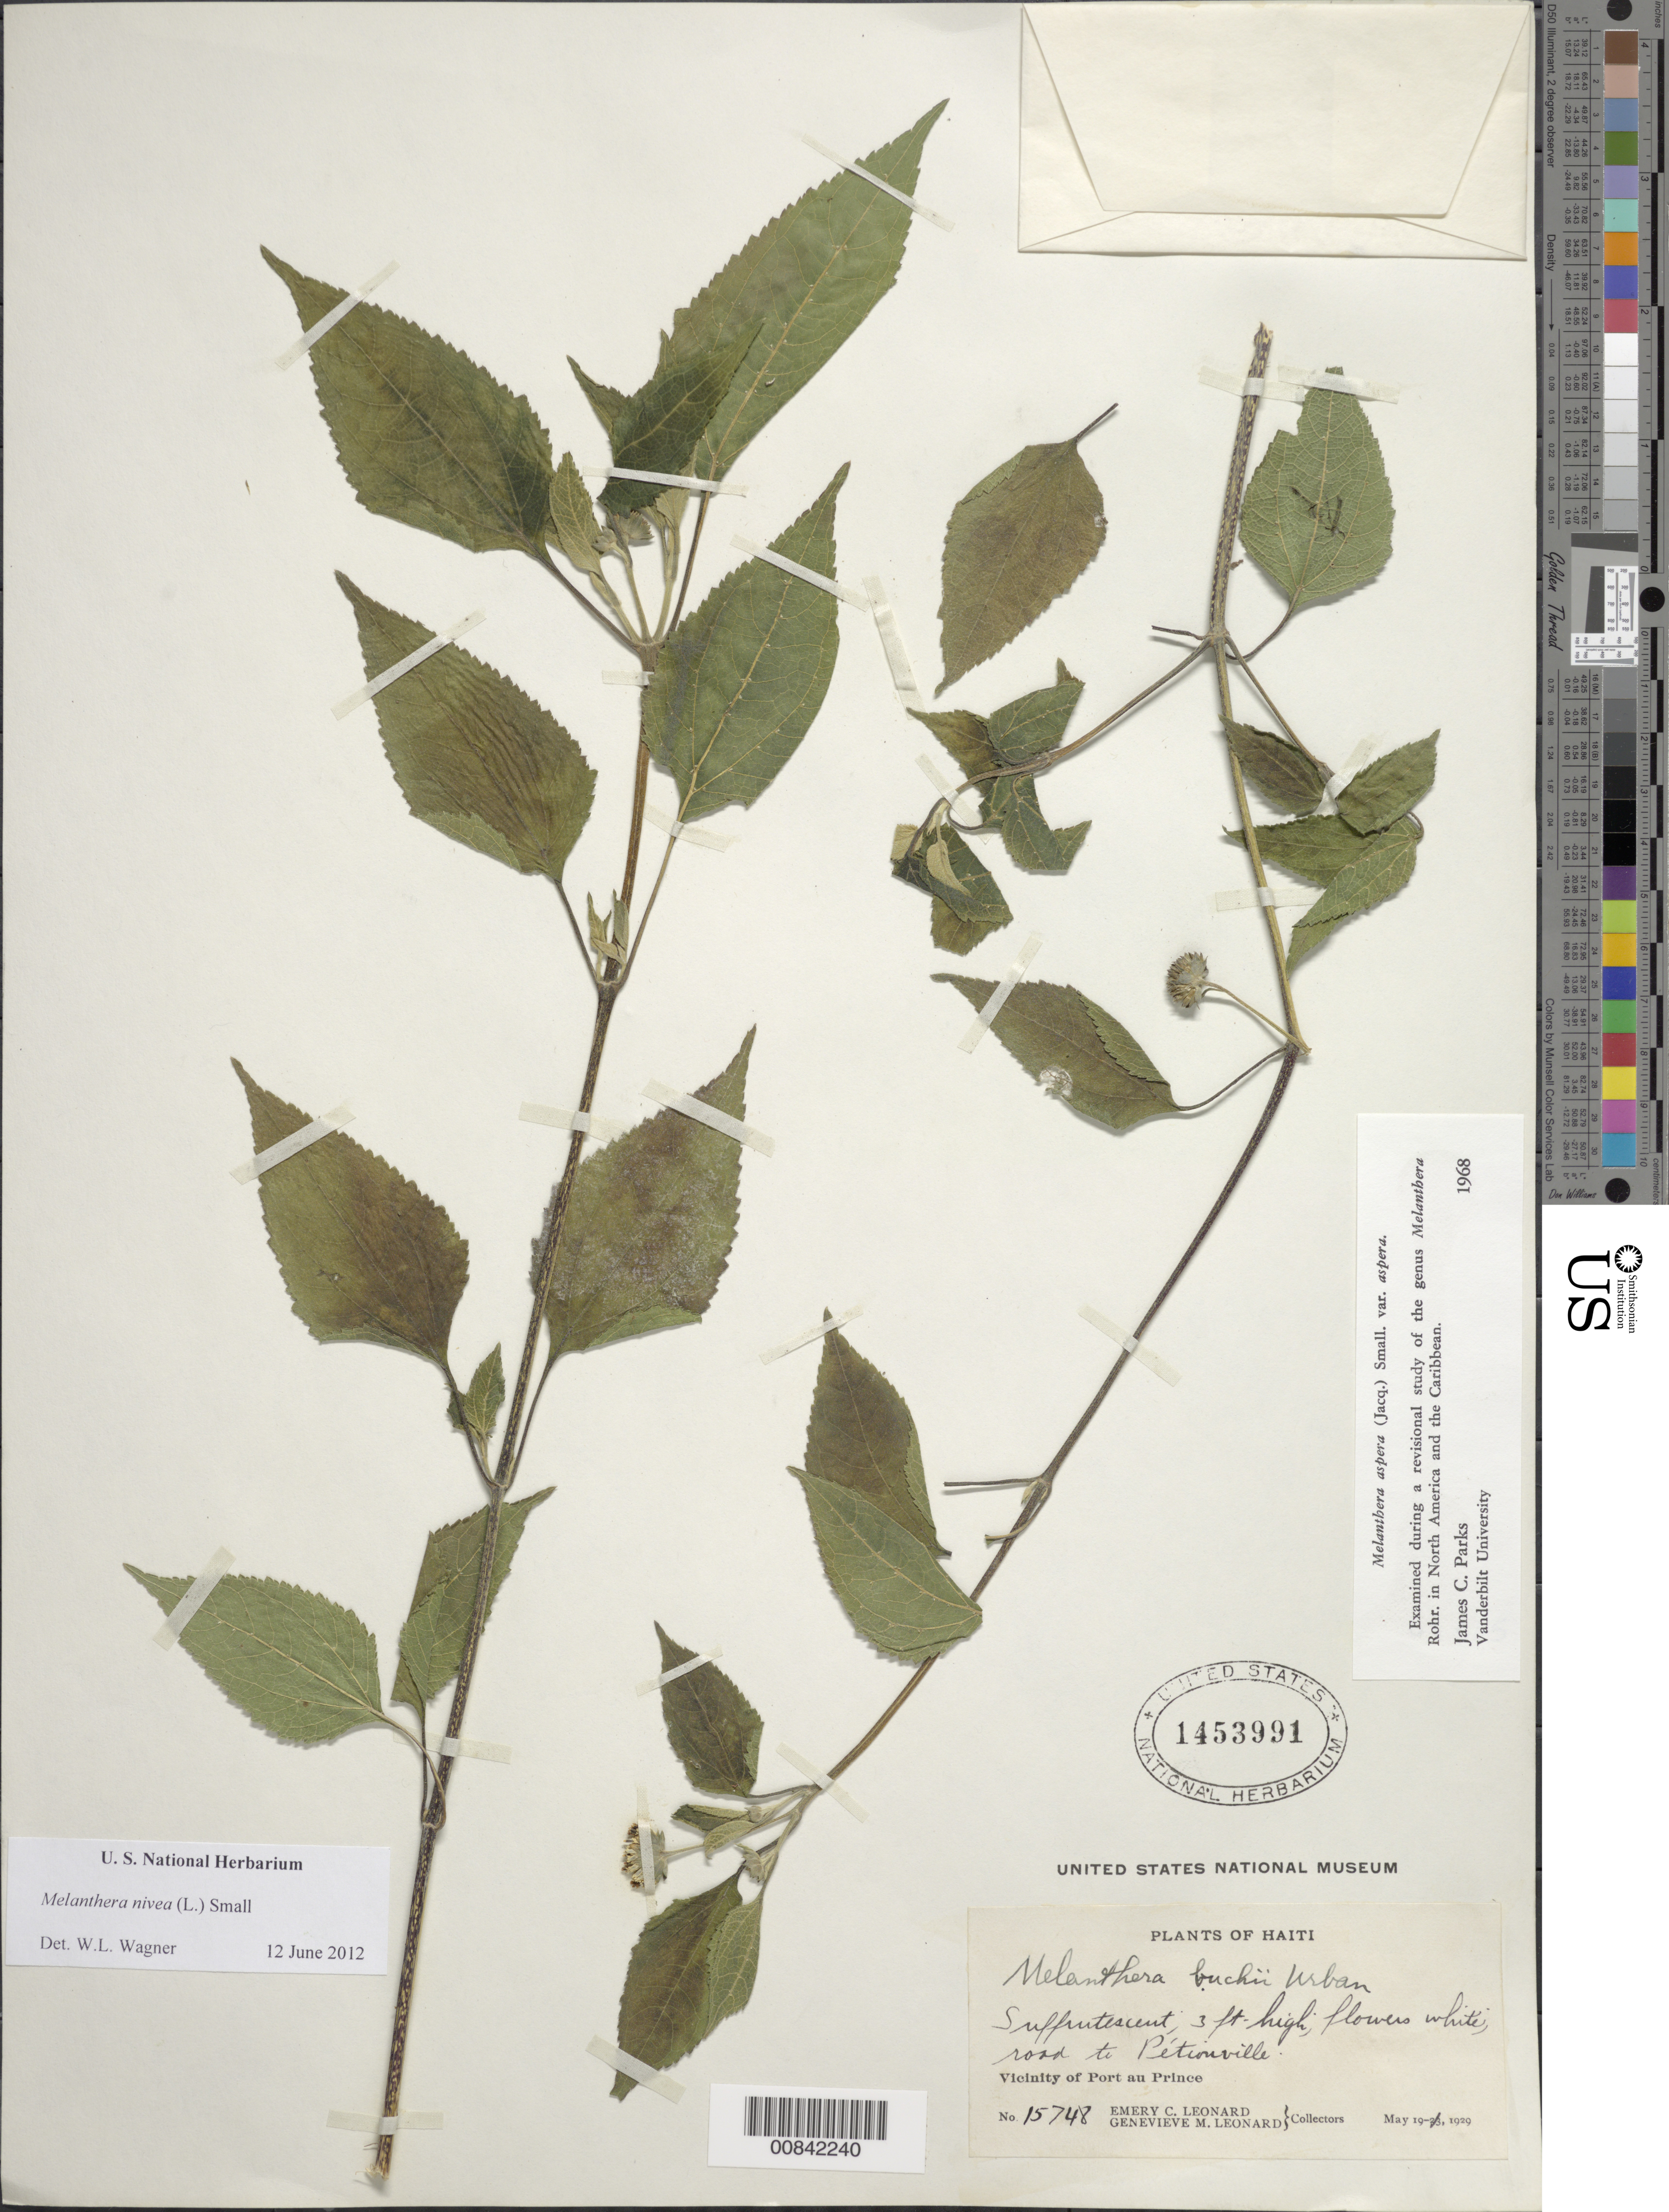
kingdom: Plantae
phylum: Tracheophyta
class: Magnoliopsida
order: Asterales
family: Asteraceae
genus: Melanthera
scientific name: Melanthera nivea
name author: (L.) Small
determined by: Parks, J. C.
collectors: E. C. Leonard & G. M. Leonard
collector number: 15748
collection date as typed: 19 May 1929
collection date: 1929-05-19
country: Haiti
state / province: Ouest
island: Hispaniola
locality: Vicinity of Port-au-Prince, road to Pétionville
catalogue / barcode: US 1453991